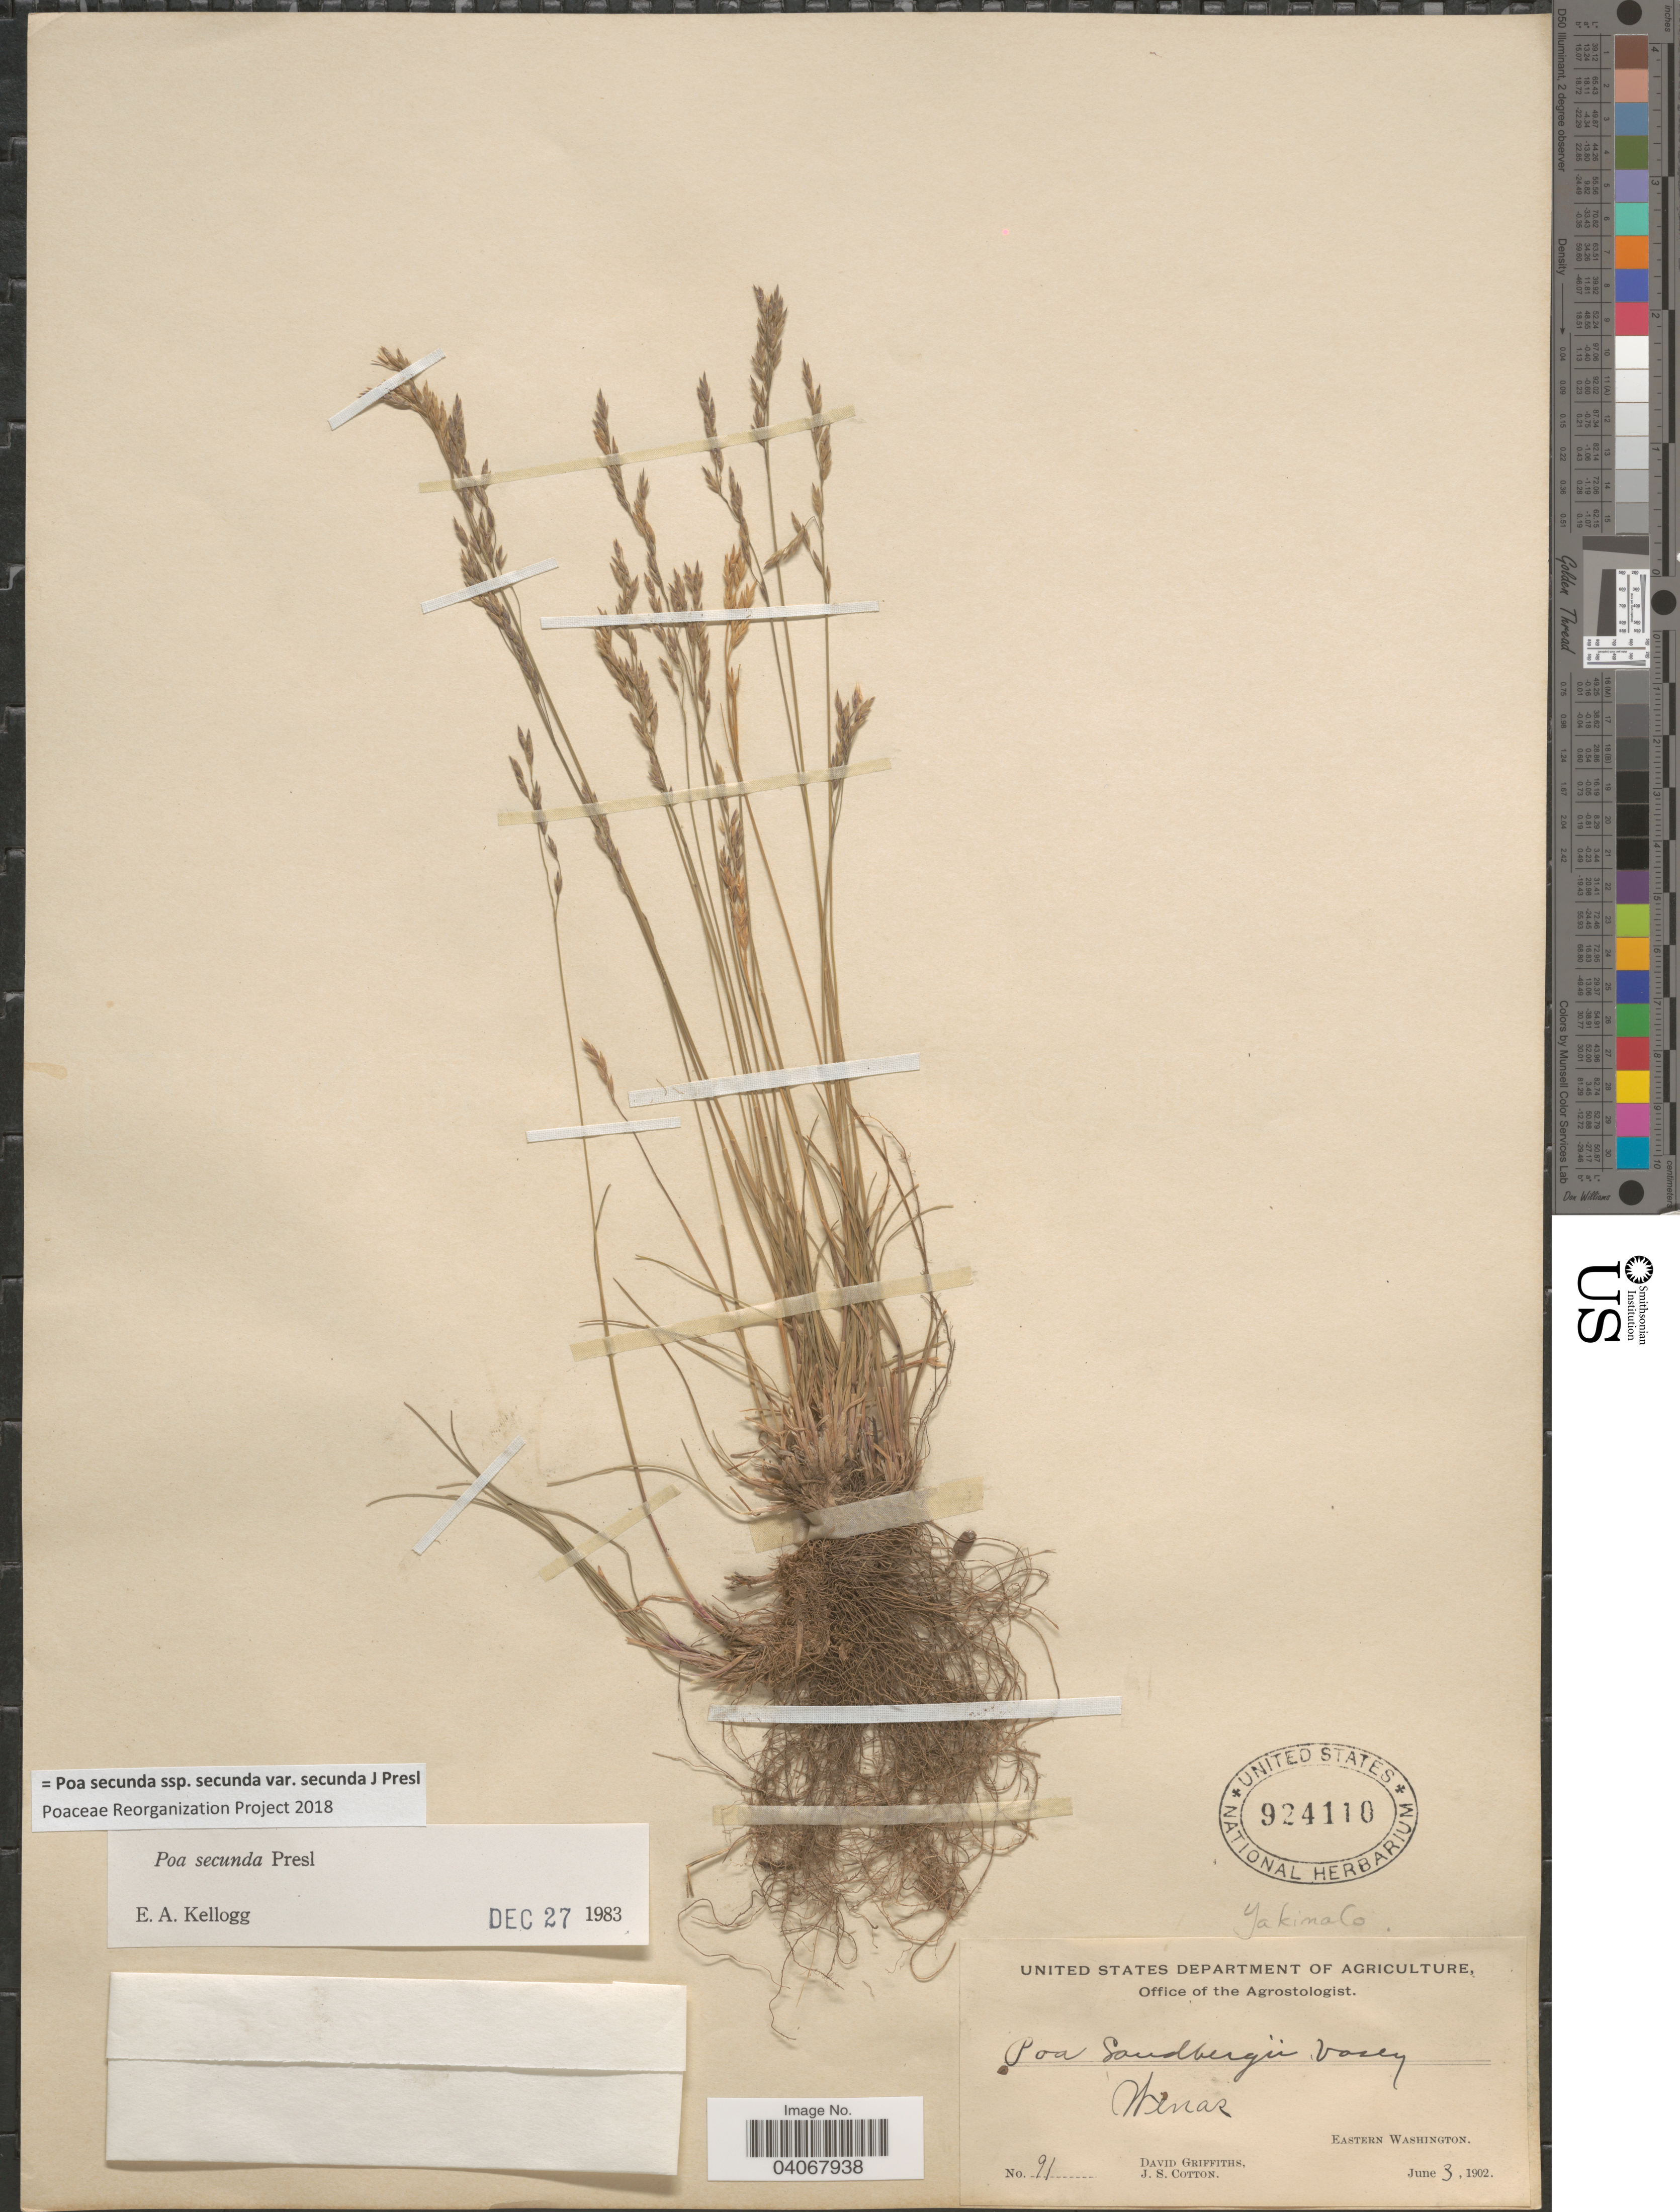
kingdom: Plantae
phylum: Tracheophyta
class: Liliopsida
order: Poales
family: Poaceae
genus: Poa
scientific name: Poa secunda subsp. secunda var. secunda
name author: J. Presl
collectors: D. Griffiths & J. S. Cotton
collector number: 91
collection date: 1902-06-03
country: United States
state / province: Washington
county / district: Yakima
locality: Yakima Co. Wenas. Eastern Washington.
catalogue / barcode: US 924110